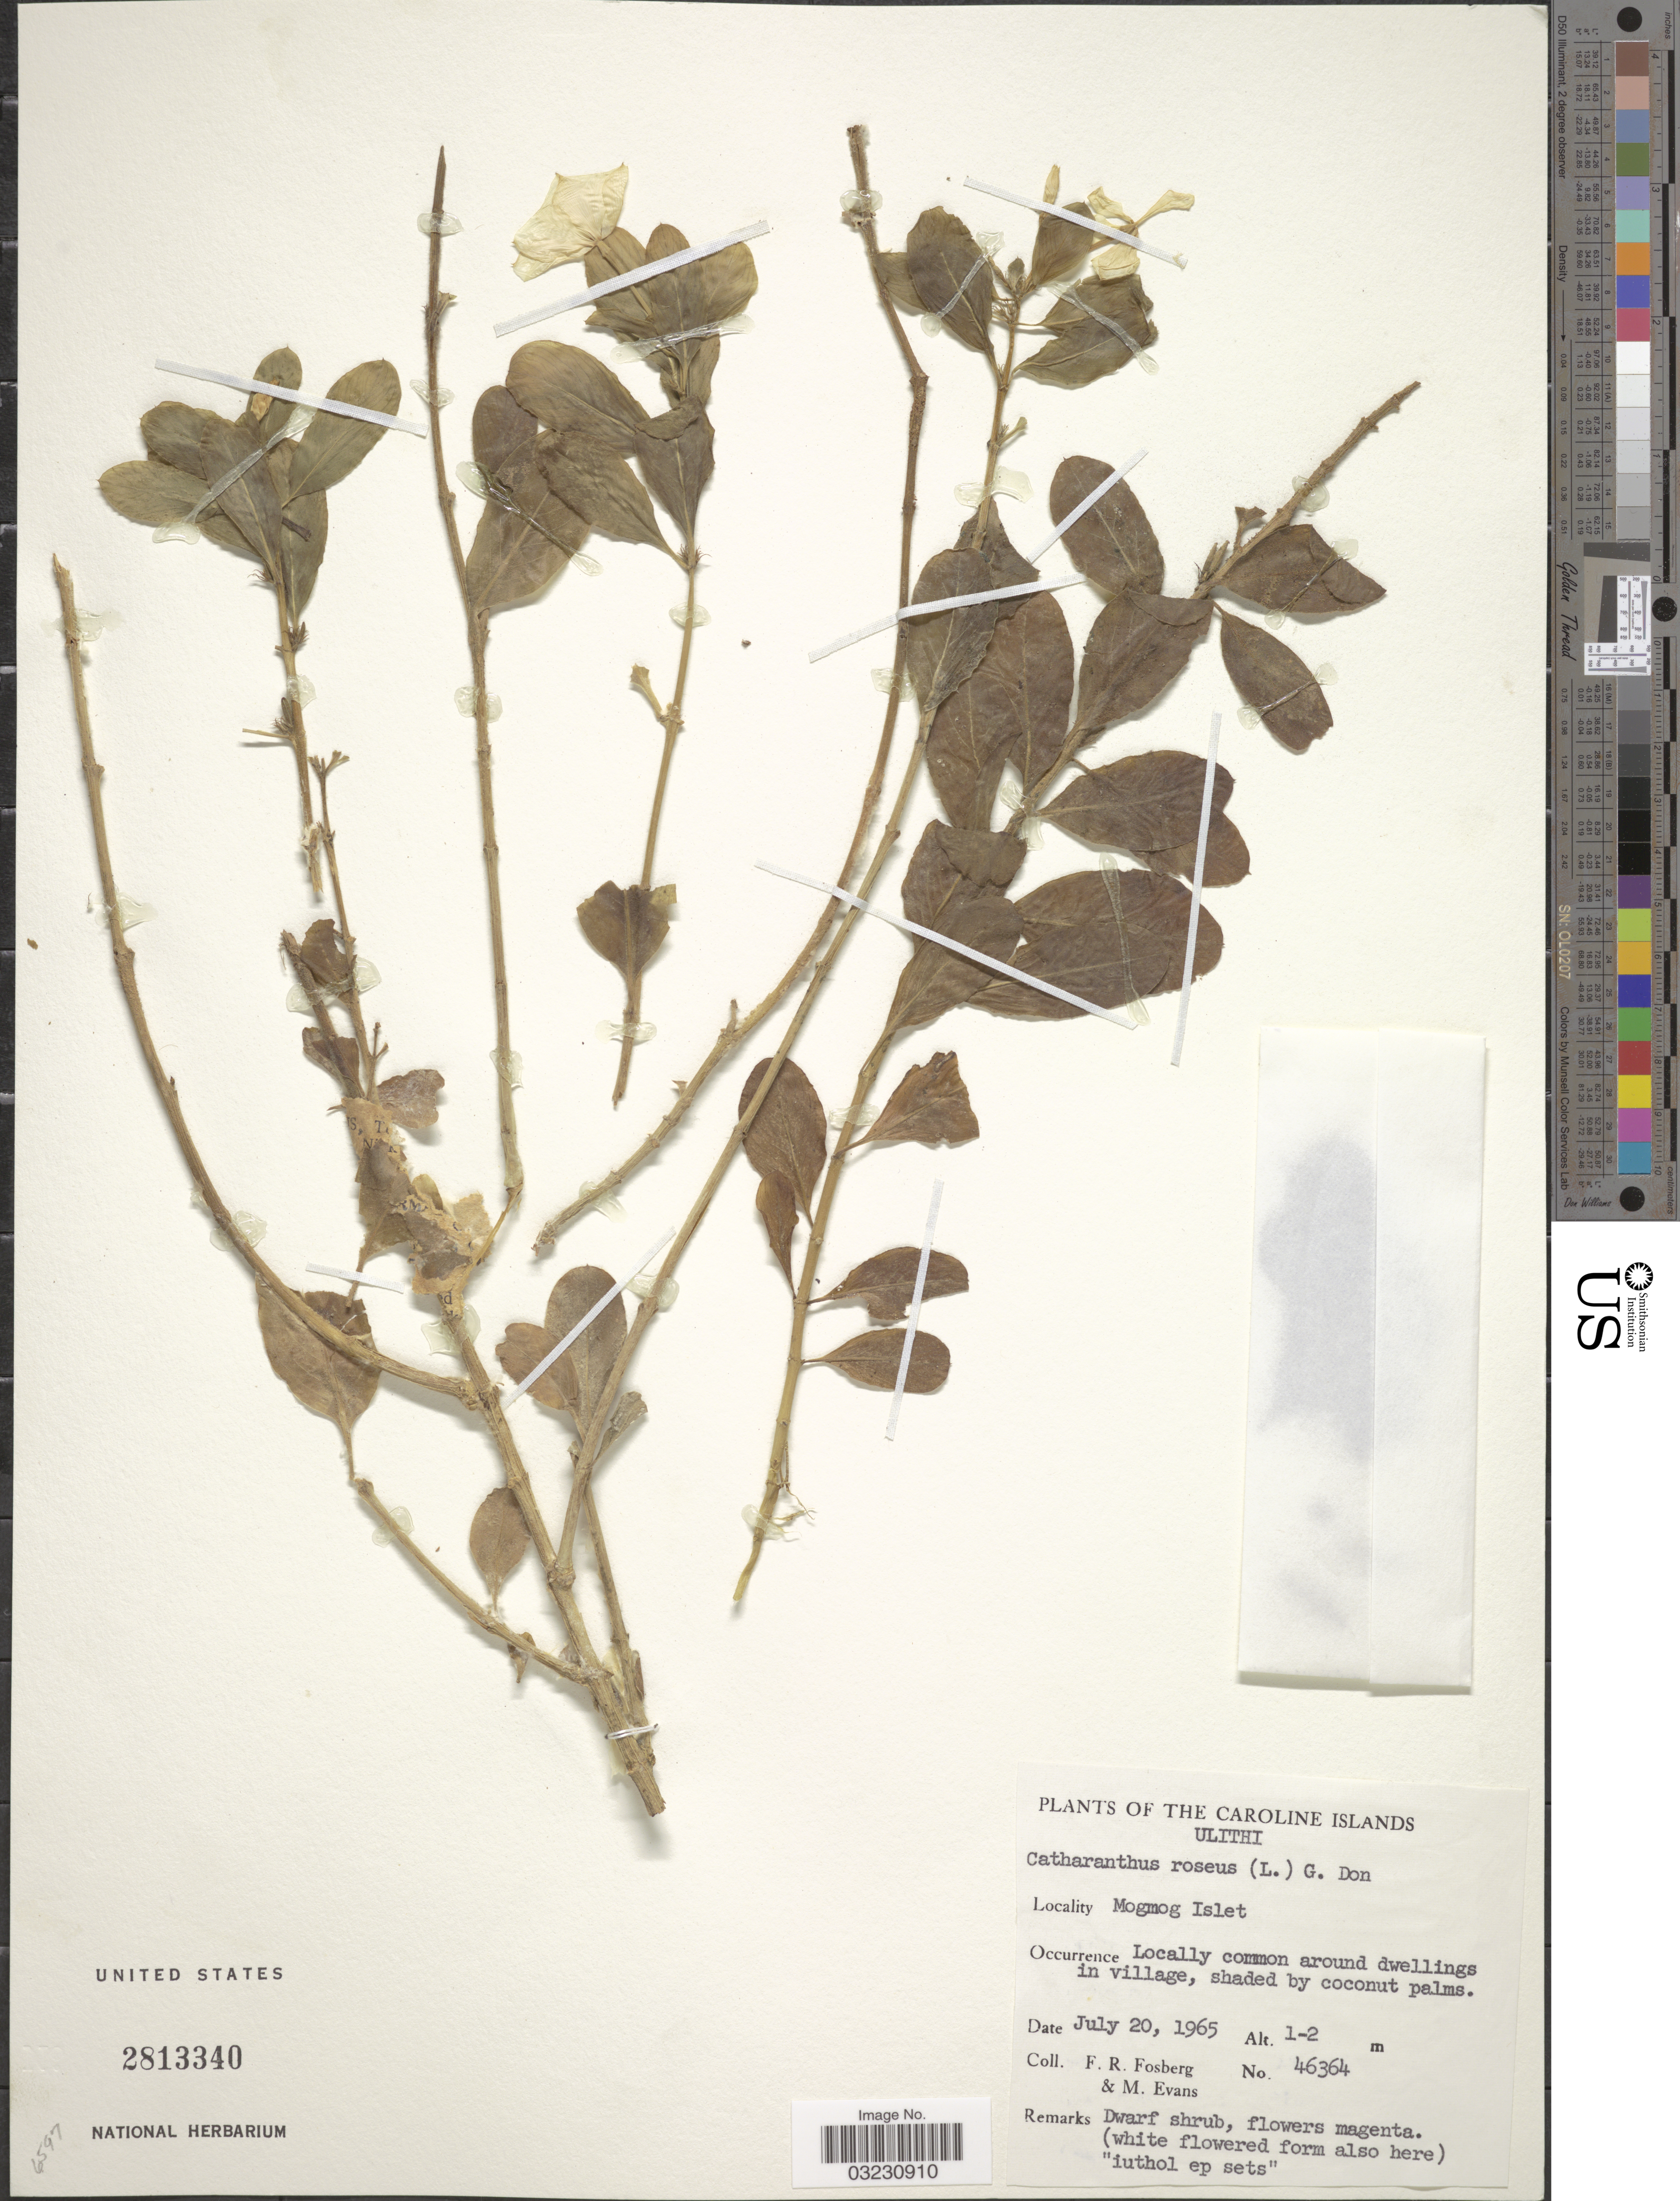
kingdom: Plantae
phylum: Tracheophyta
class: Magnoliopsida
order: Gentianales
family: Apocynaceae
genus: Catharanthus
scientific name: Catharanthus roseus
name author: (L.) G. Don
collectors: F. R. Fosberg & M. Evans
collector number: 46364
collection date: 1965-07-20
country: Micronesia, Federated States of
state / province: Yap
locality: Caroline Islands. Ulithi. Mogmog Islet. Around dwellings in village.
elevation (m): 1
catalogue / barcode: US 2813340